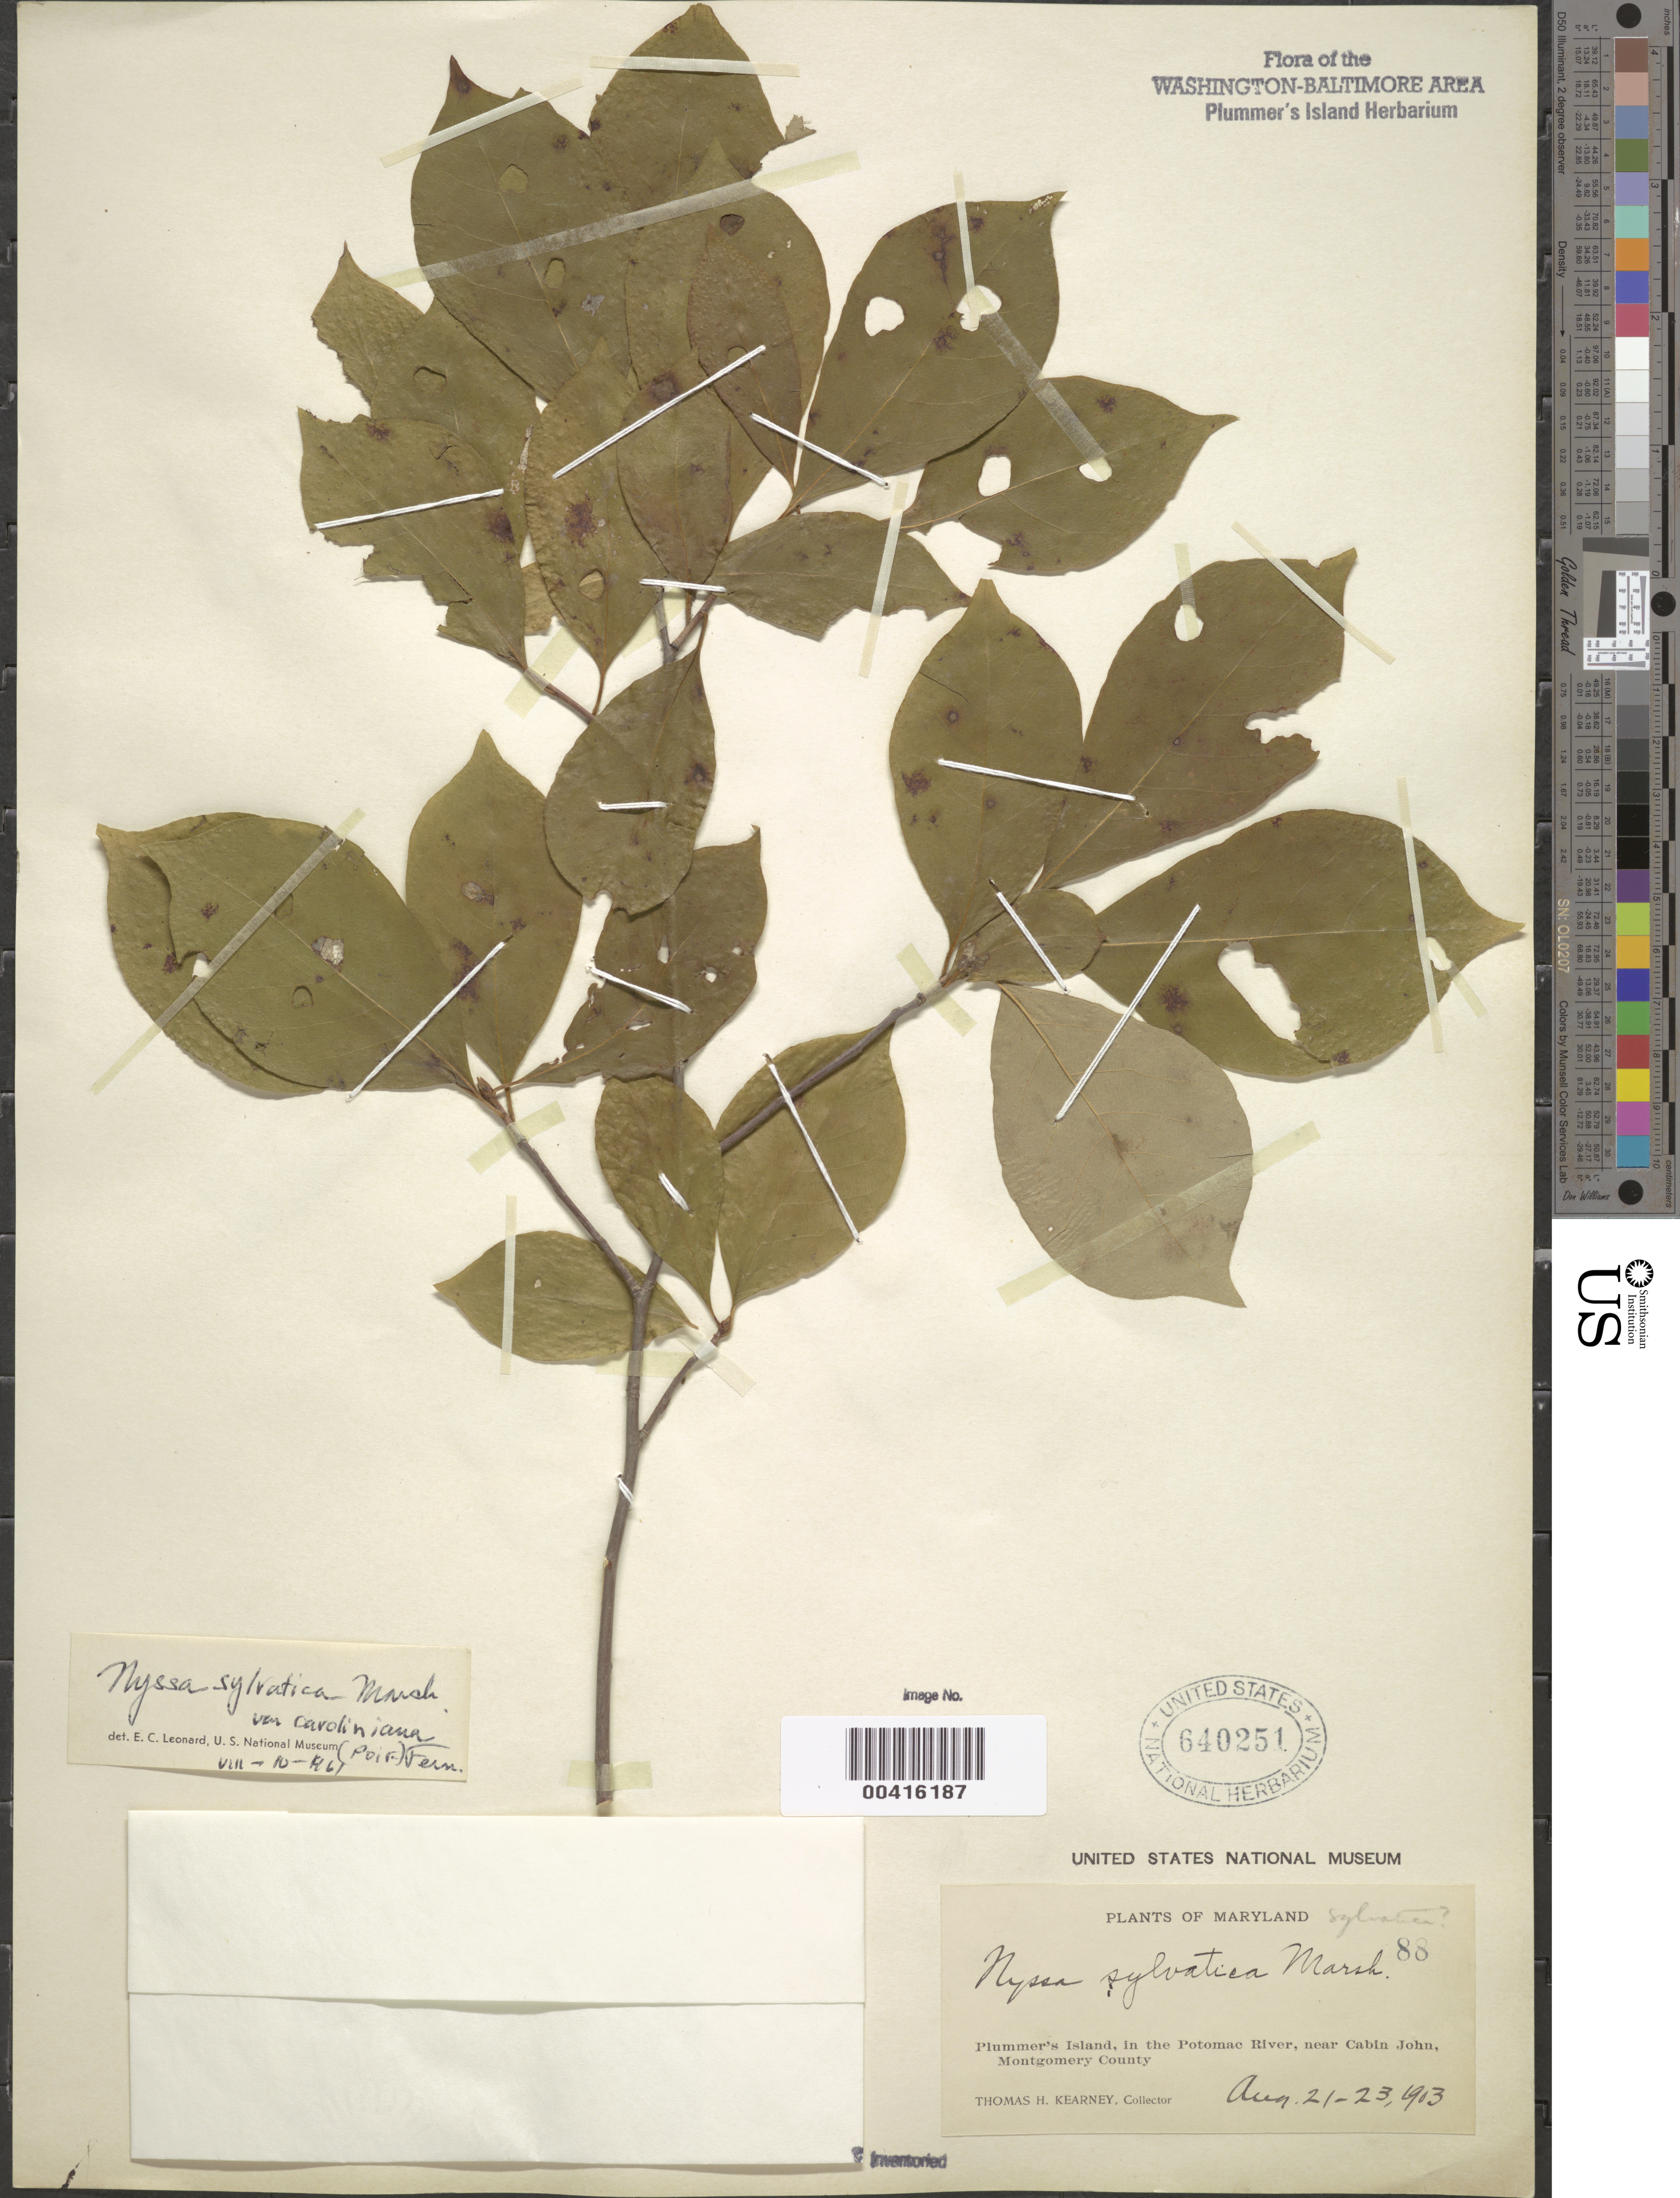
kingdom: Plantae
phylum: Tracheophyta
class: Magnoliopsida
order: Cornales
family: Nyssaceae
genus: Nyssa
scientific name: Nyssa sylvatica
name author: Marshall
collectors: T. H. Kearney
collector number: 88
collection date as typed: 21 Aug 1903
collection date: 1903-08-21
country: United States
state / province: Maryland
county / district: Montgomery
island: Plummers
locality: Plummer's Island C. & O. Canal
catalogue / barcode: US 640251